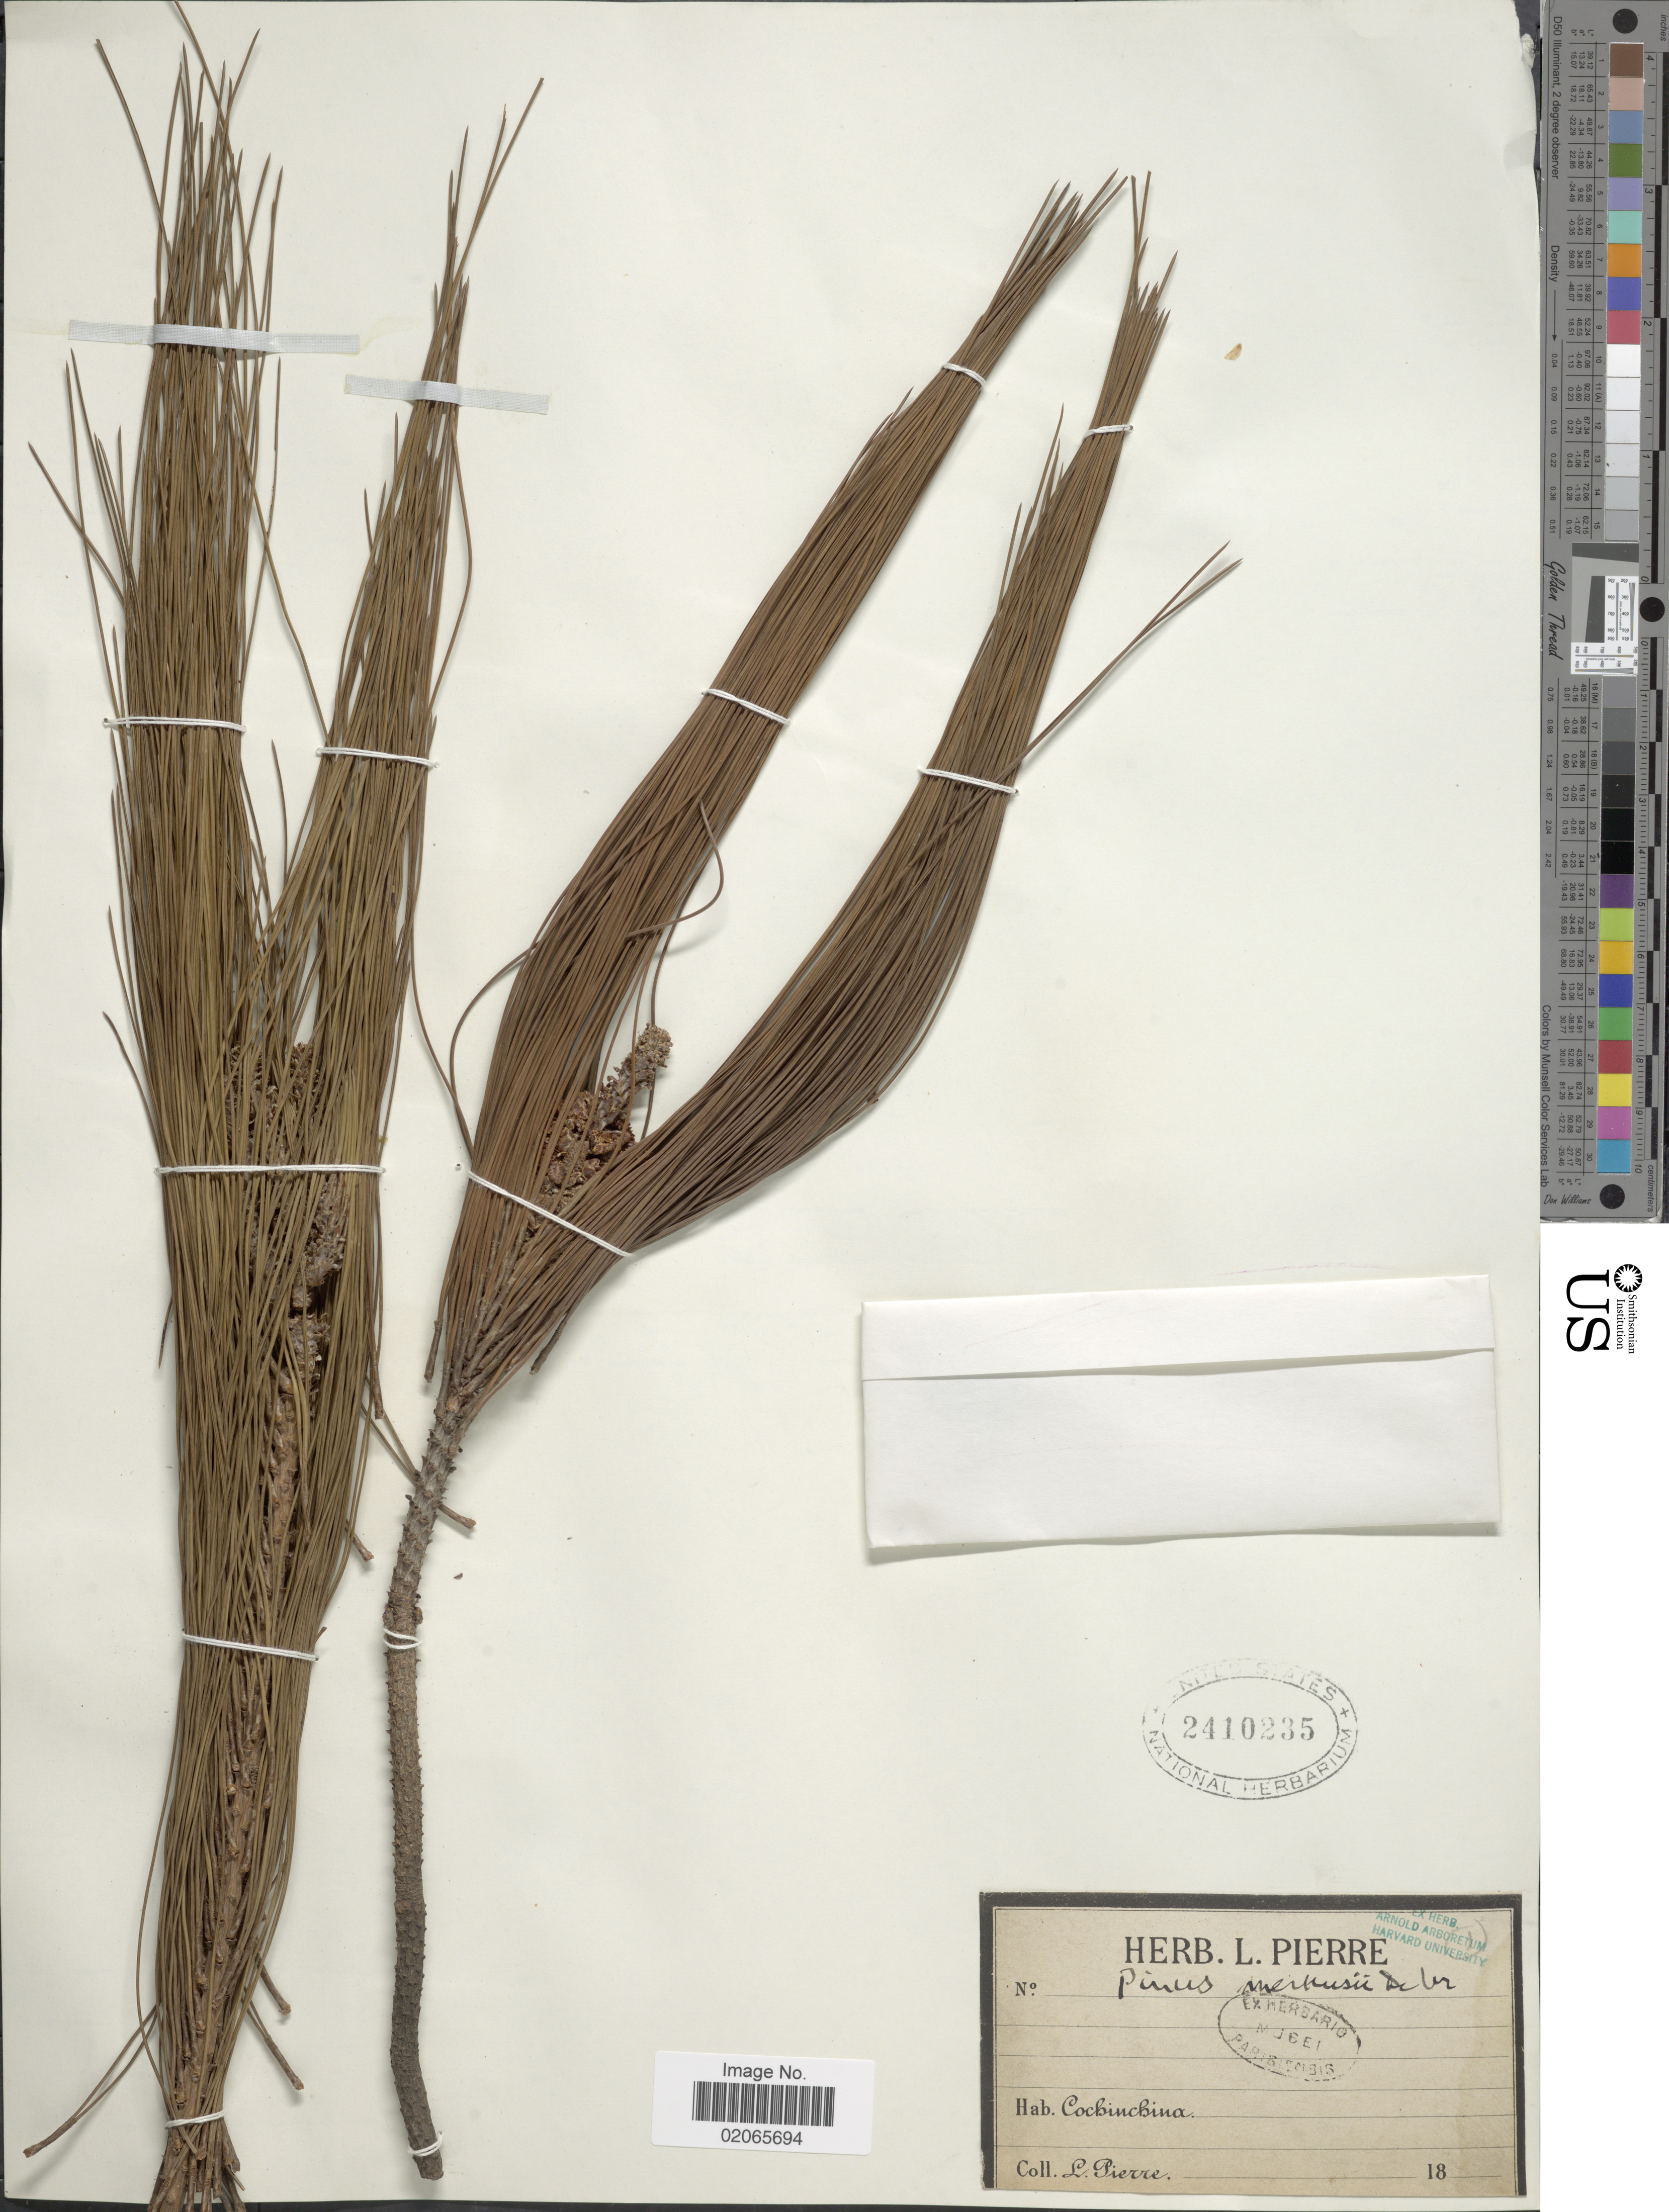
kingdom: Plantae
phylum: Tracheophyta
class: Pinopsida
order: Pinales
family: Pinaceae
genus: Pinus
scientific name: Pinus merkusii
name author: Jungh. & DeVries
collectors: L. Pierre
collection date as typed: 18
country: Vietnam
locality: Cochinchina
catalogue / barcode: US 2410235